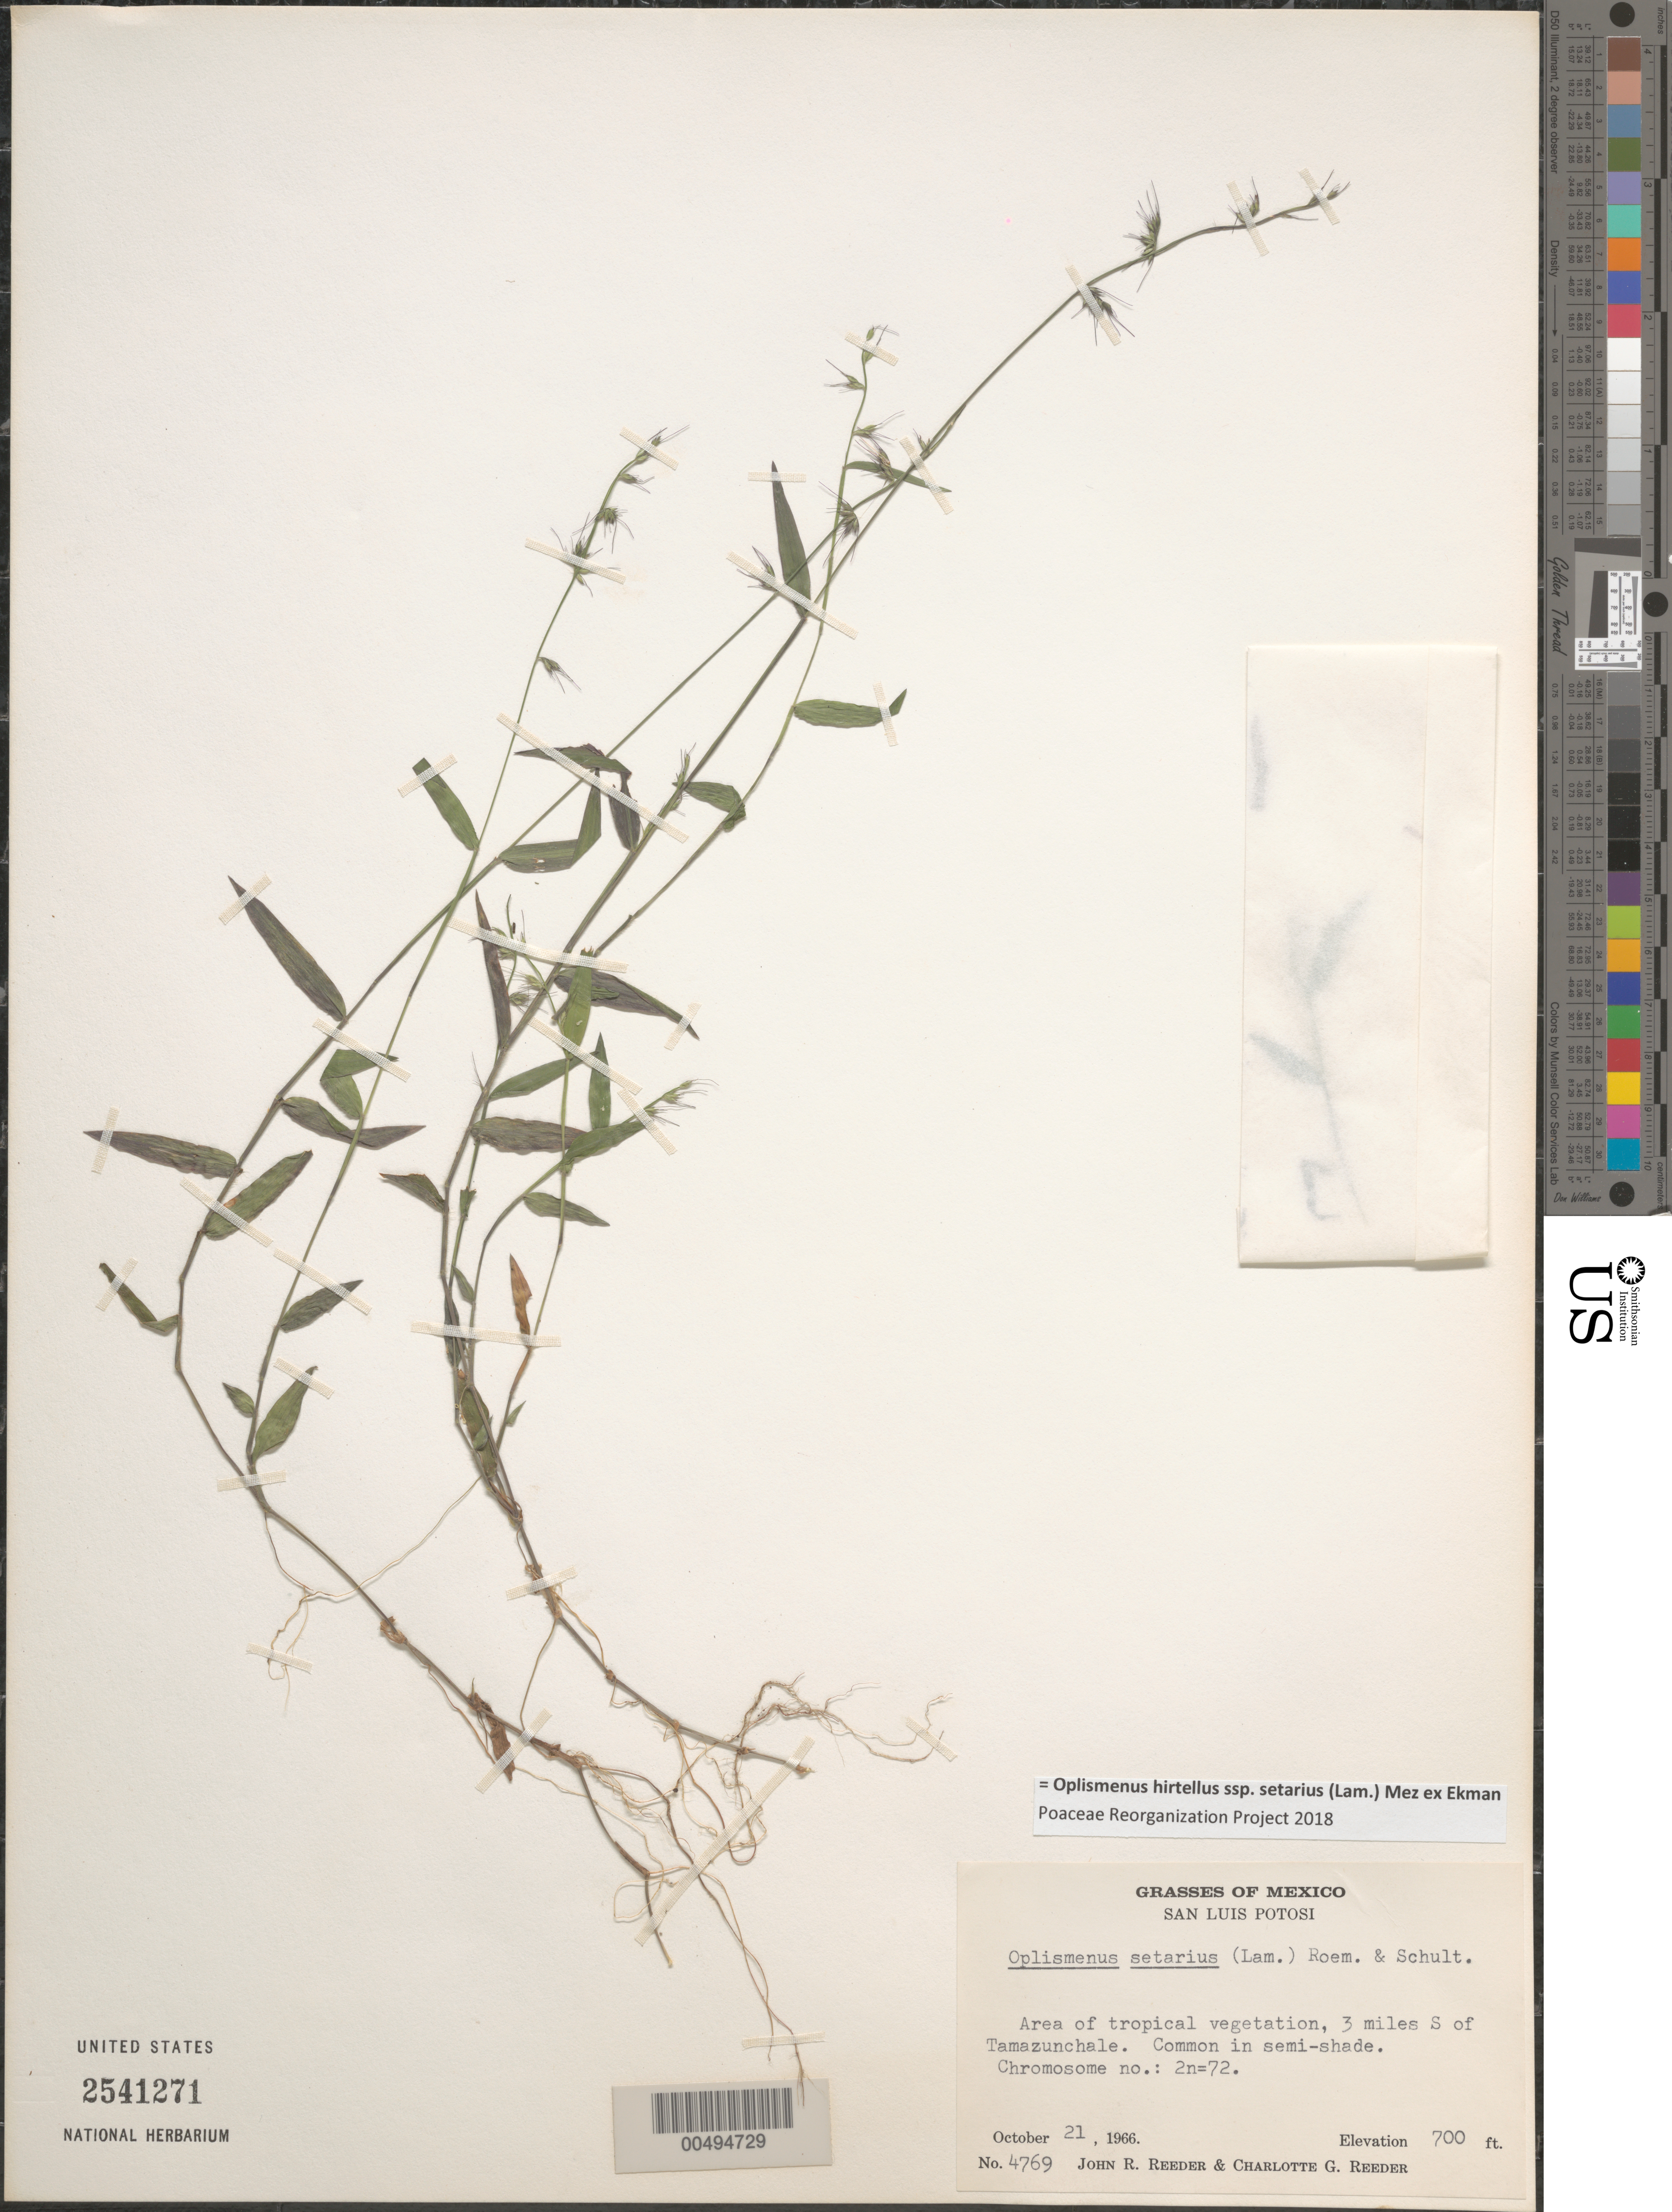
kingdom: Plantae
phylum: Tracheophyta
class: Liliopsida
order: Poales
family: Poaceae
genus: Oplismenus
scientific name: Oplismenus hirtellus subsp. setarius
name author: (Lam.) Mez ex Ekman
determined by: Poaceae Reorganization Project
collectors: J. R. Reeder & C. G. Reeder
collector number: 4769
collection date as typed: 21 Oct 1966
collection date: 1966-10-21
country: Mexico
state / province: San Luis Potosi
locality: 3 mi S of Tamazunchale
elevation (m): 213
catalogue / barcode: US 2541271